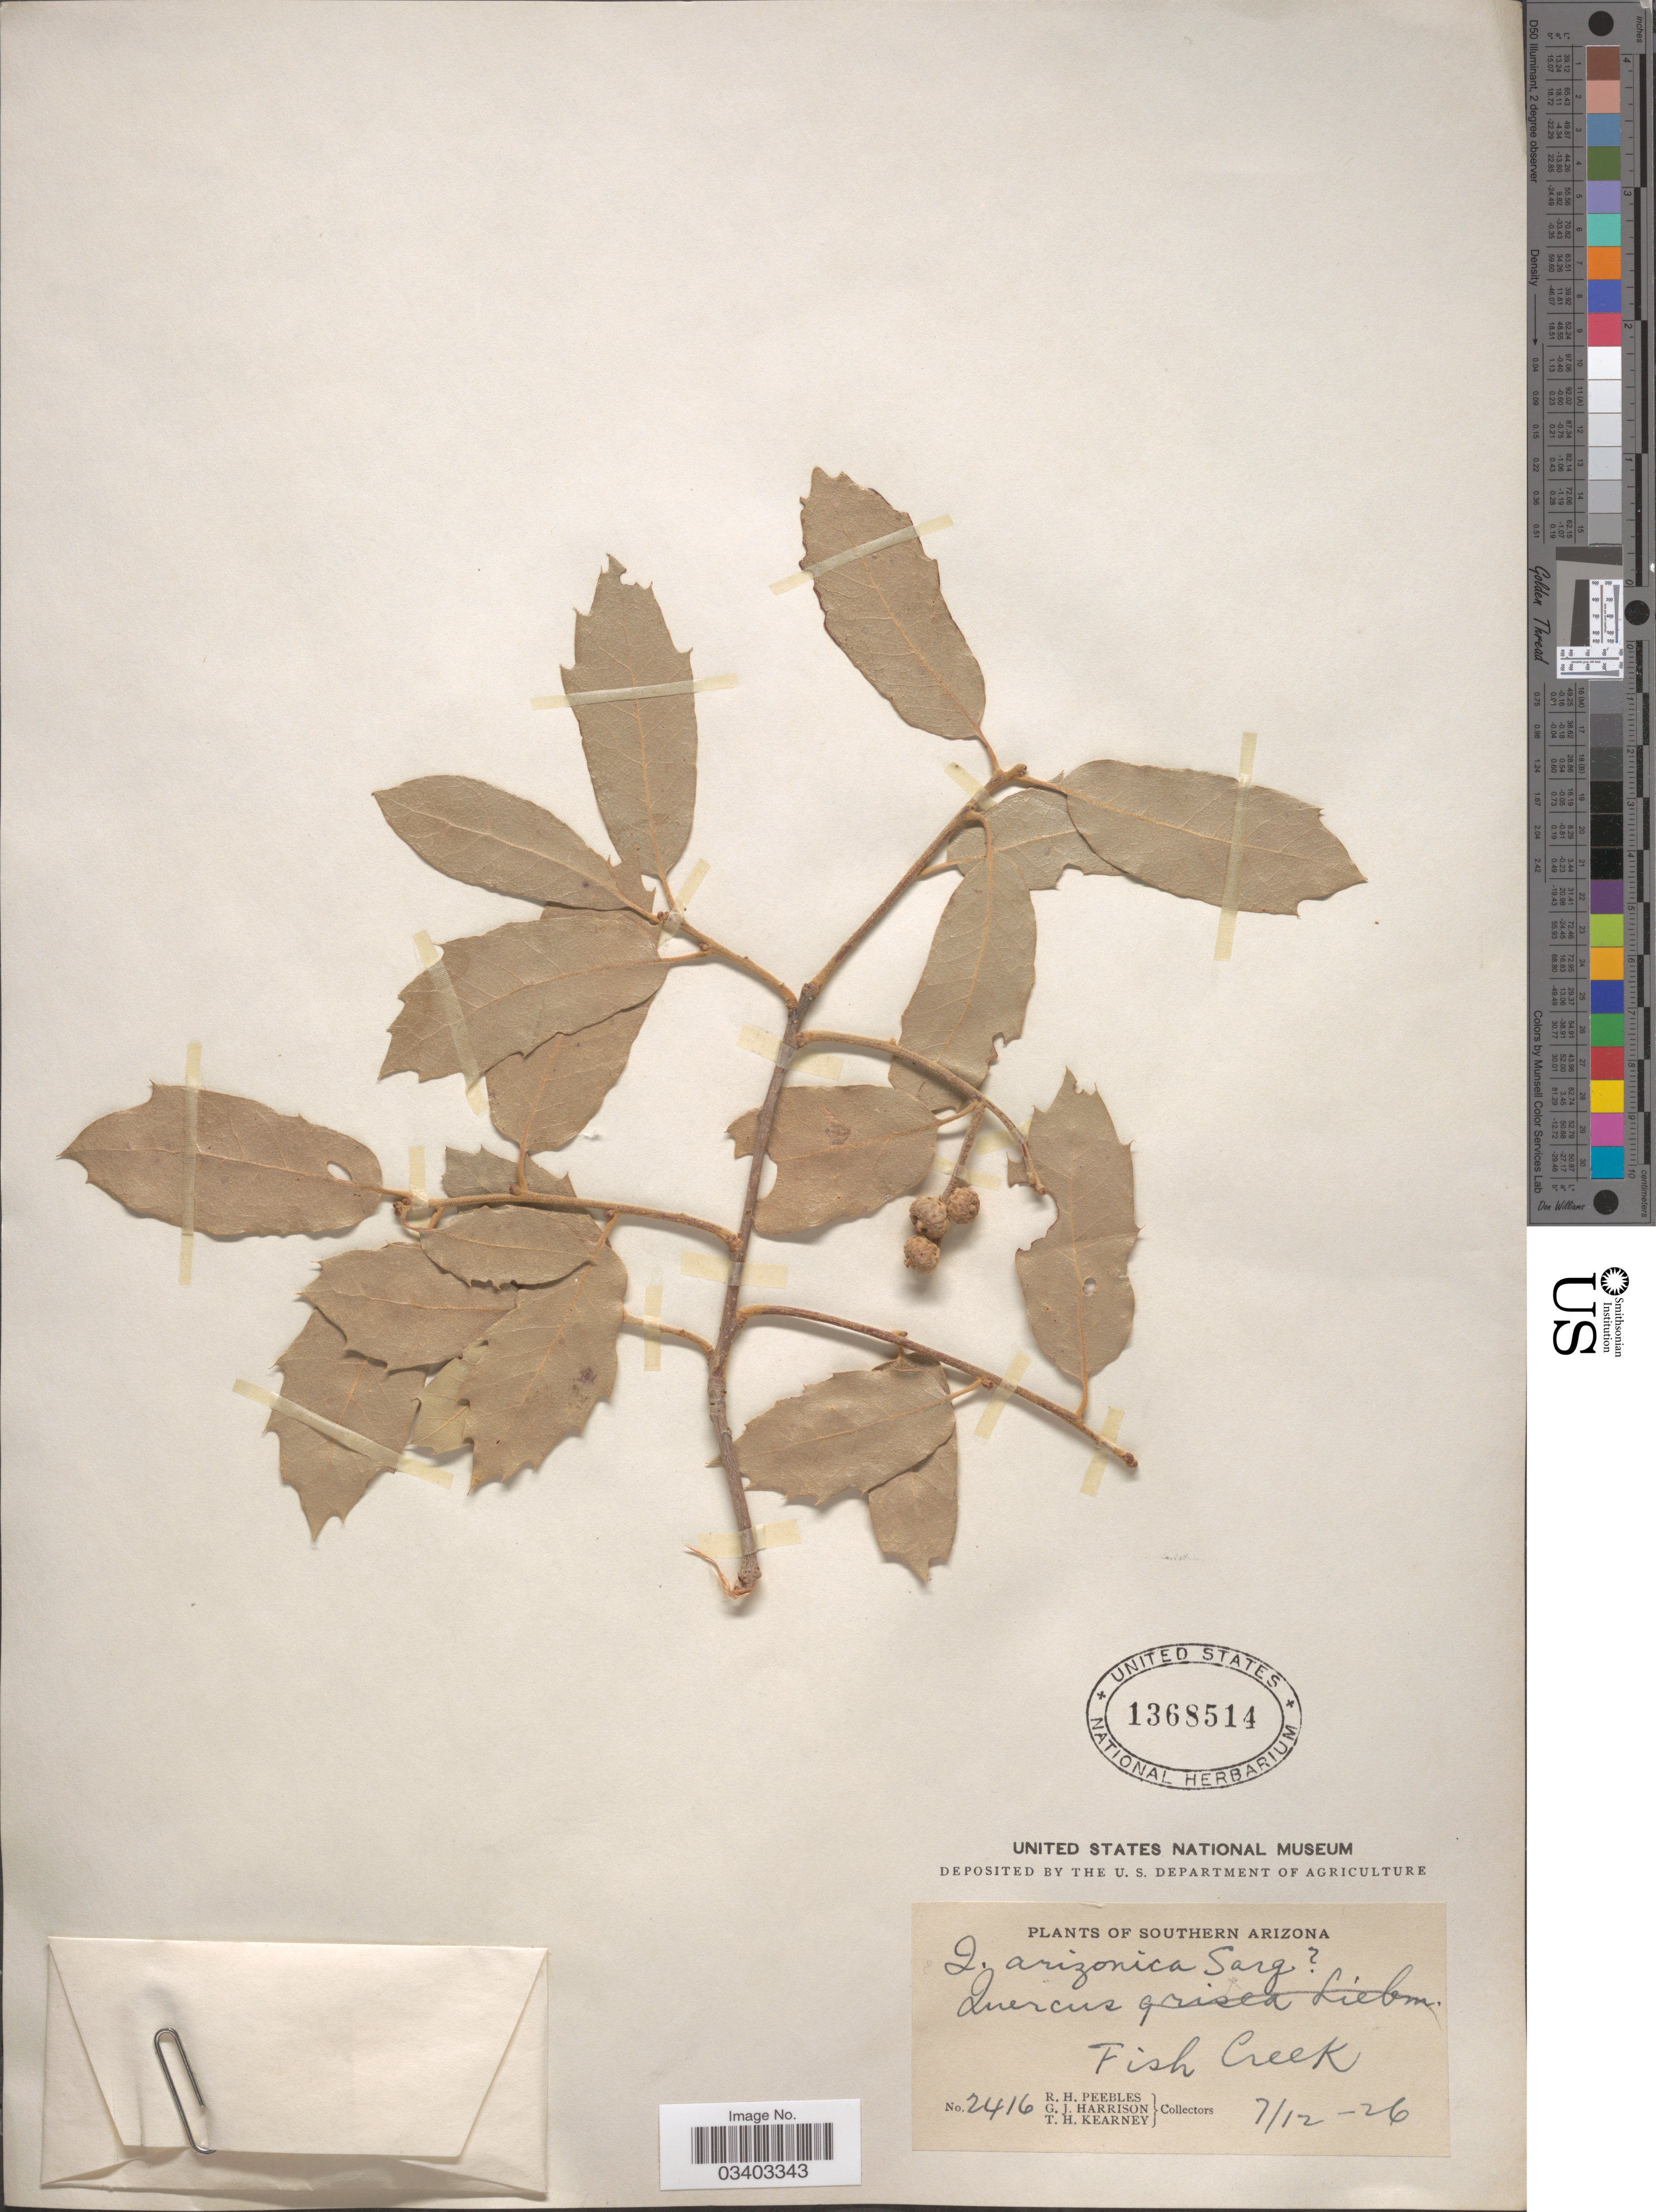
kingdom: Plantae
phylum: Tracheophyta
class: Magnoliopsida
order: Fagales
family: Fagaceae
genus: Quercus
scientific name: Quercus arizonica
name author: Sarg.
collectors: R. H. Peebles, G. J. Harrison & T. H. Kearney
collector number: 2416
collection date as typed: Transcribed d/m/y: 12/7/26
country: United States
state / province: Arizona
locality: Southern Arizona. Fish Creek.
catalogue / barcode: US 1368514